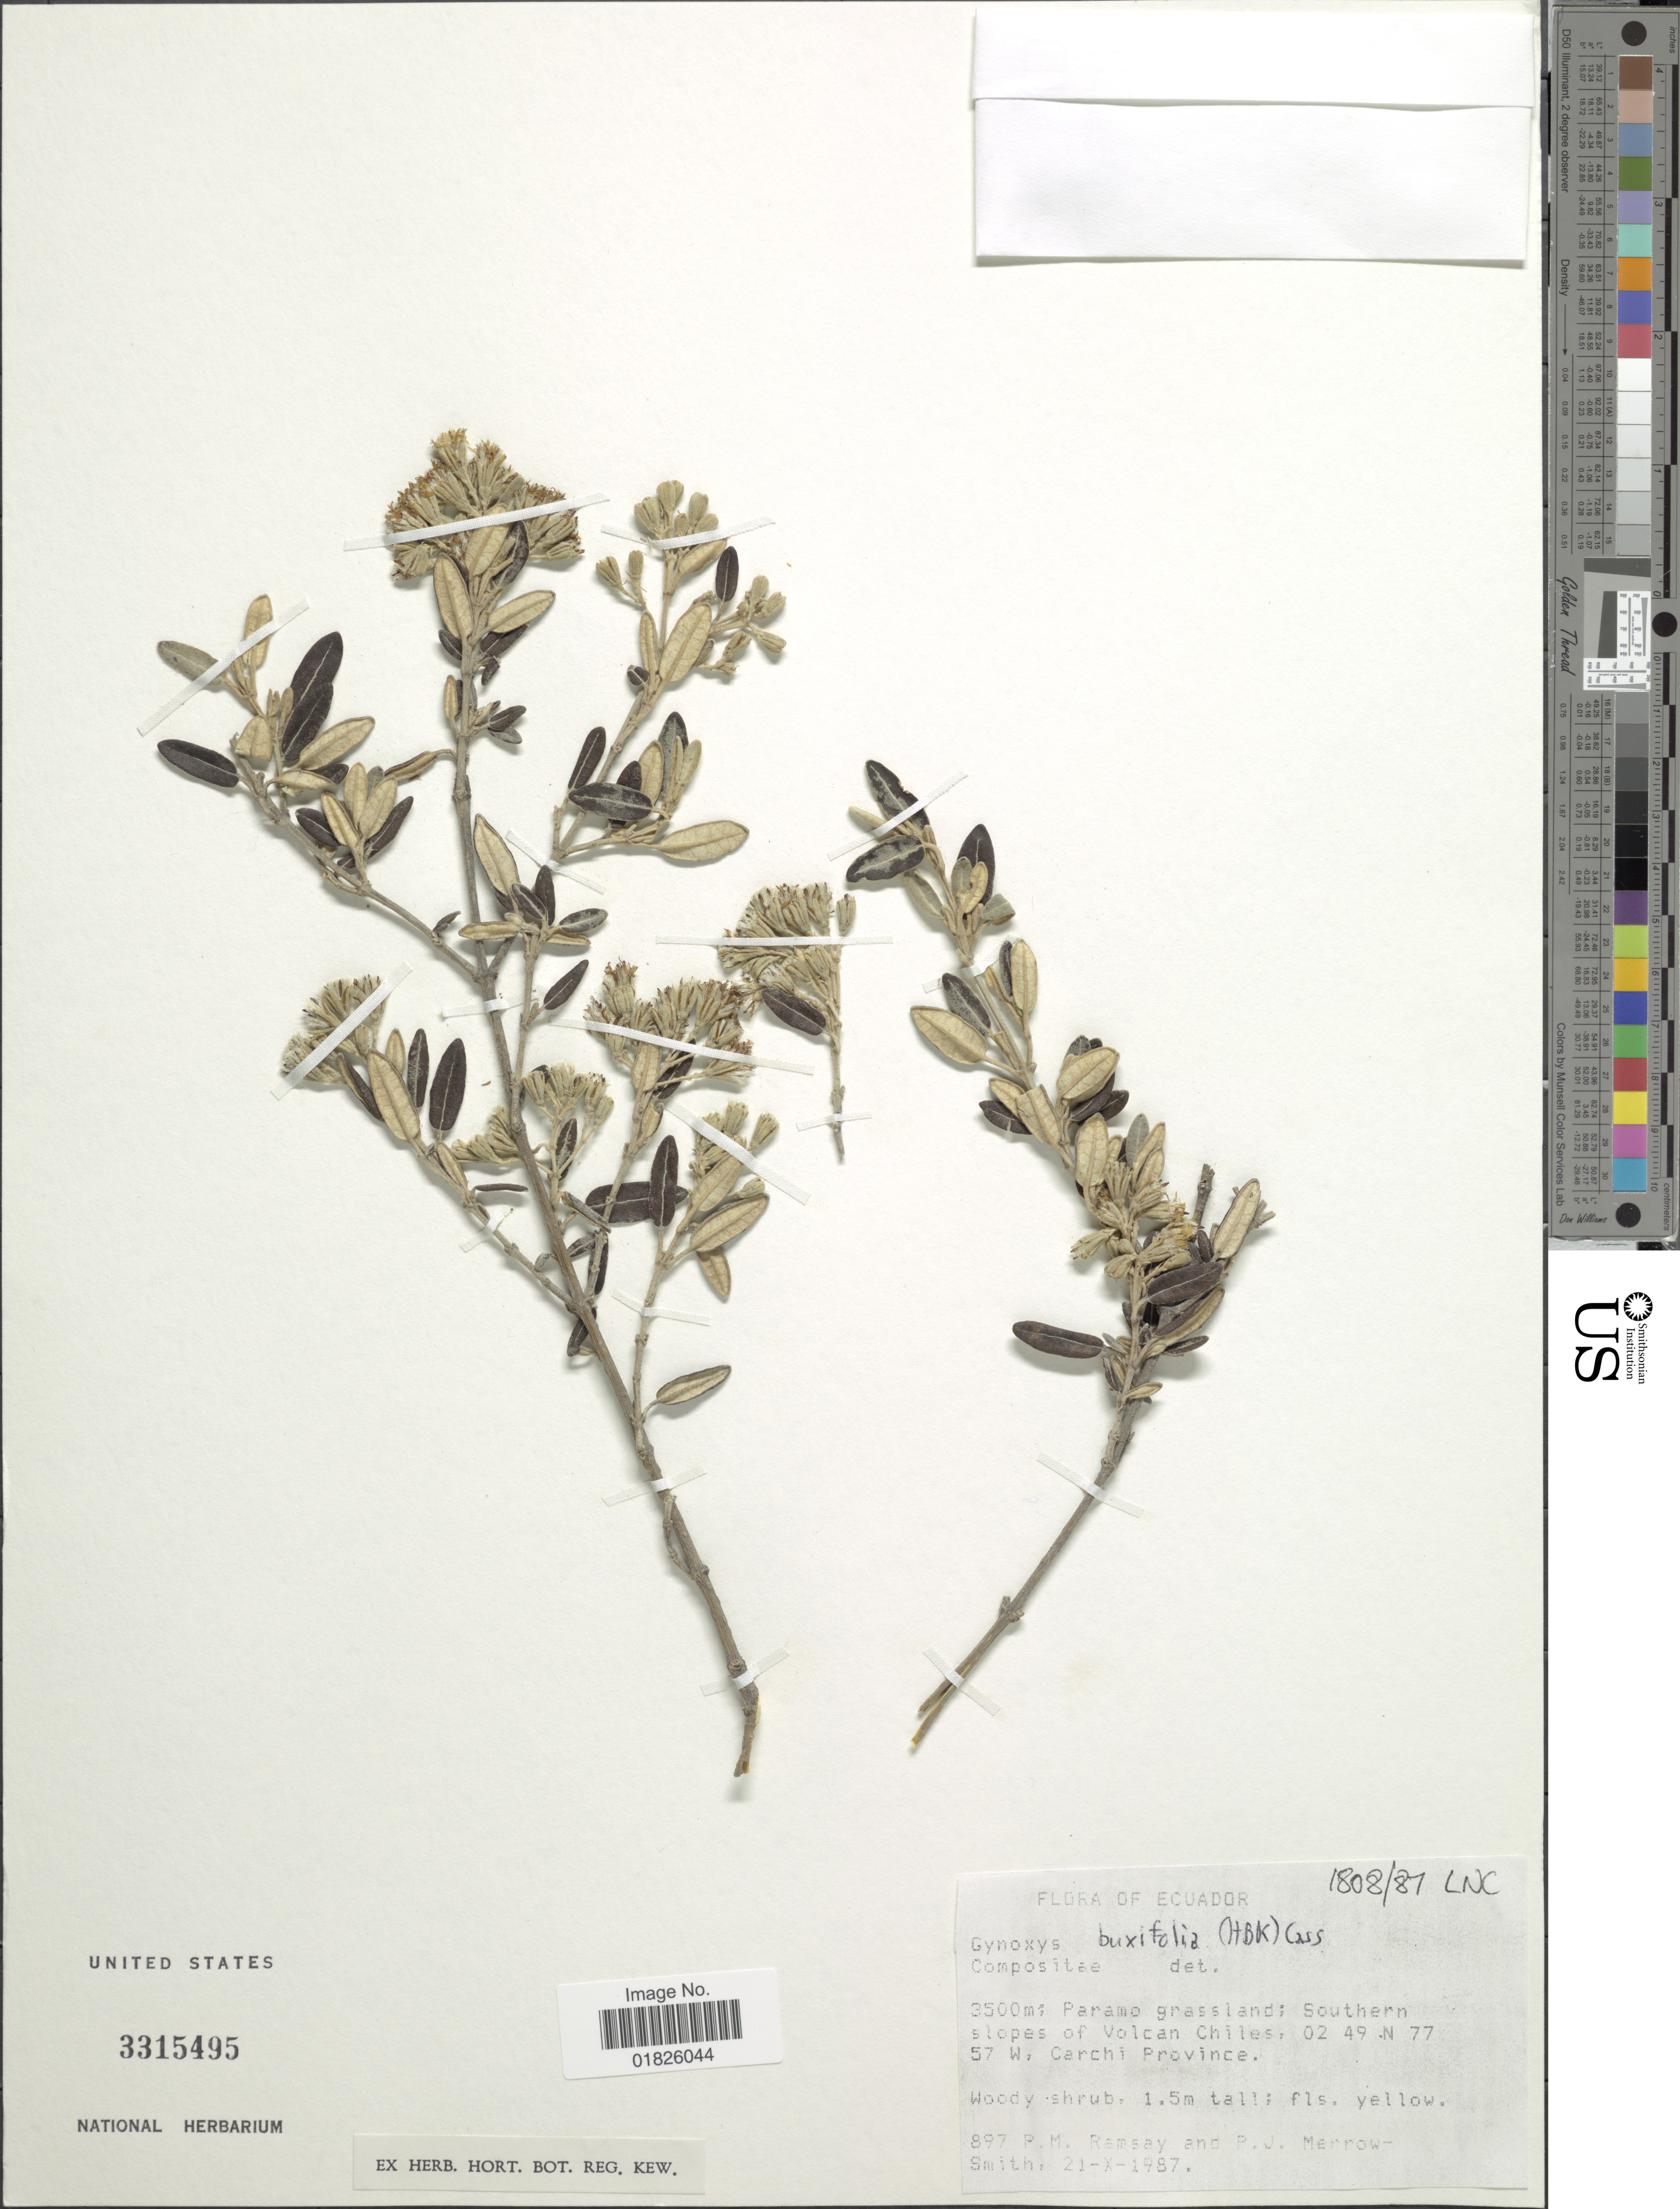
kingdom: Plantae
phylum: Tracheophyta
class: Magnoliopsida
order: Asterales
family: Asteraceae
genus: Gynoxys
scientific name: Gynoxys buxifolia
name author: (Kunth) Cass.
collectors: P. M. Ramsay & P. J. Merrow-Smith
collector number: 897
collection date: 1987-10-21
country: Ecuador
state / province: Carchi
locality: Southern slopes of Volcan Chiles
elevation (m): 3500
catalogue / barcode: US 3315495